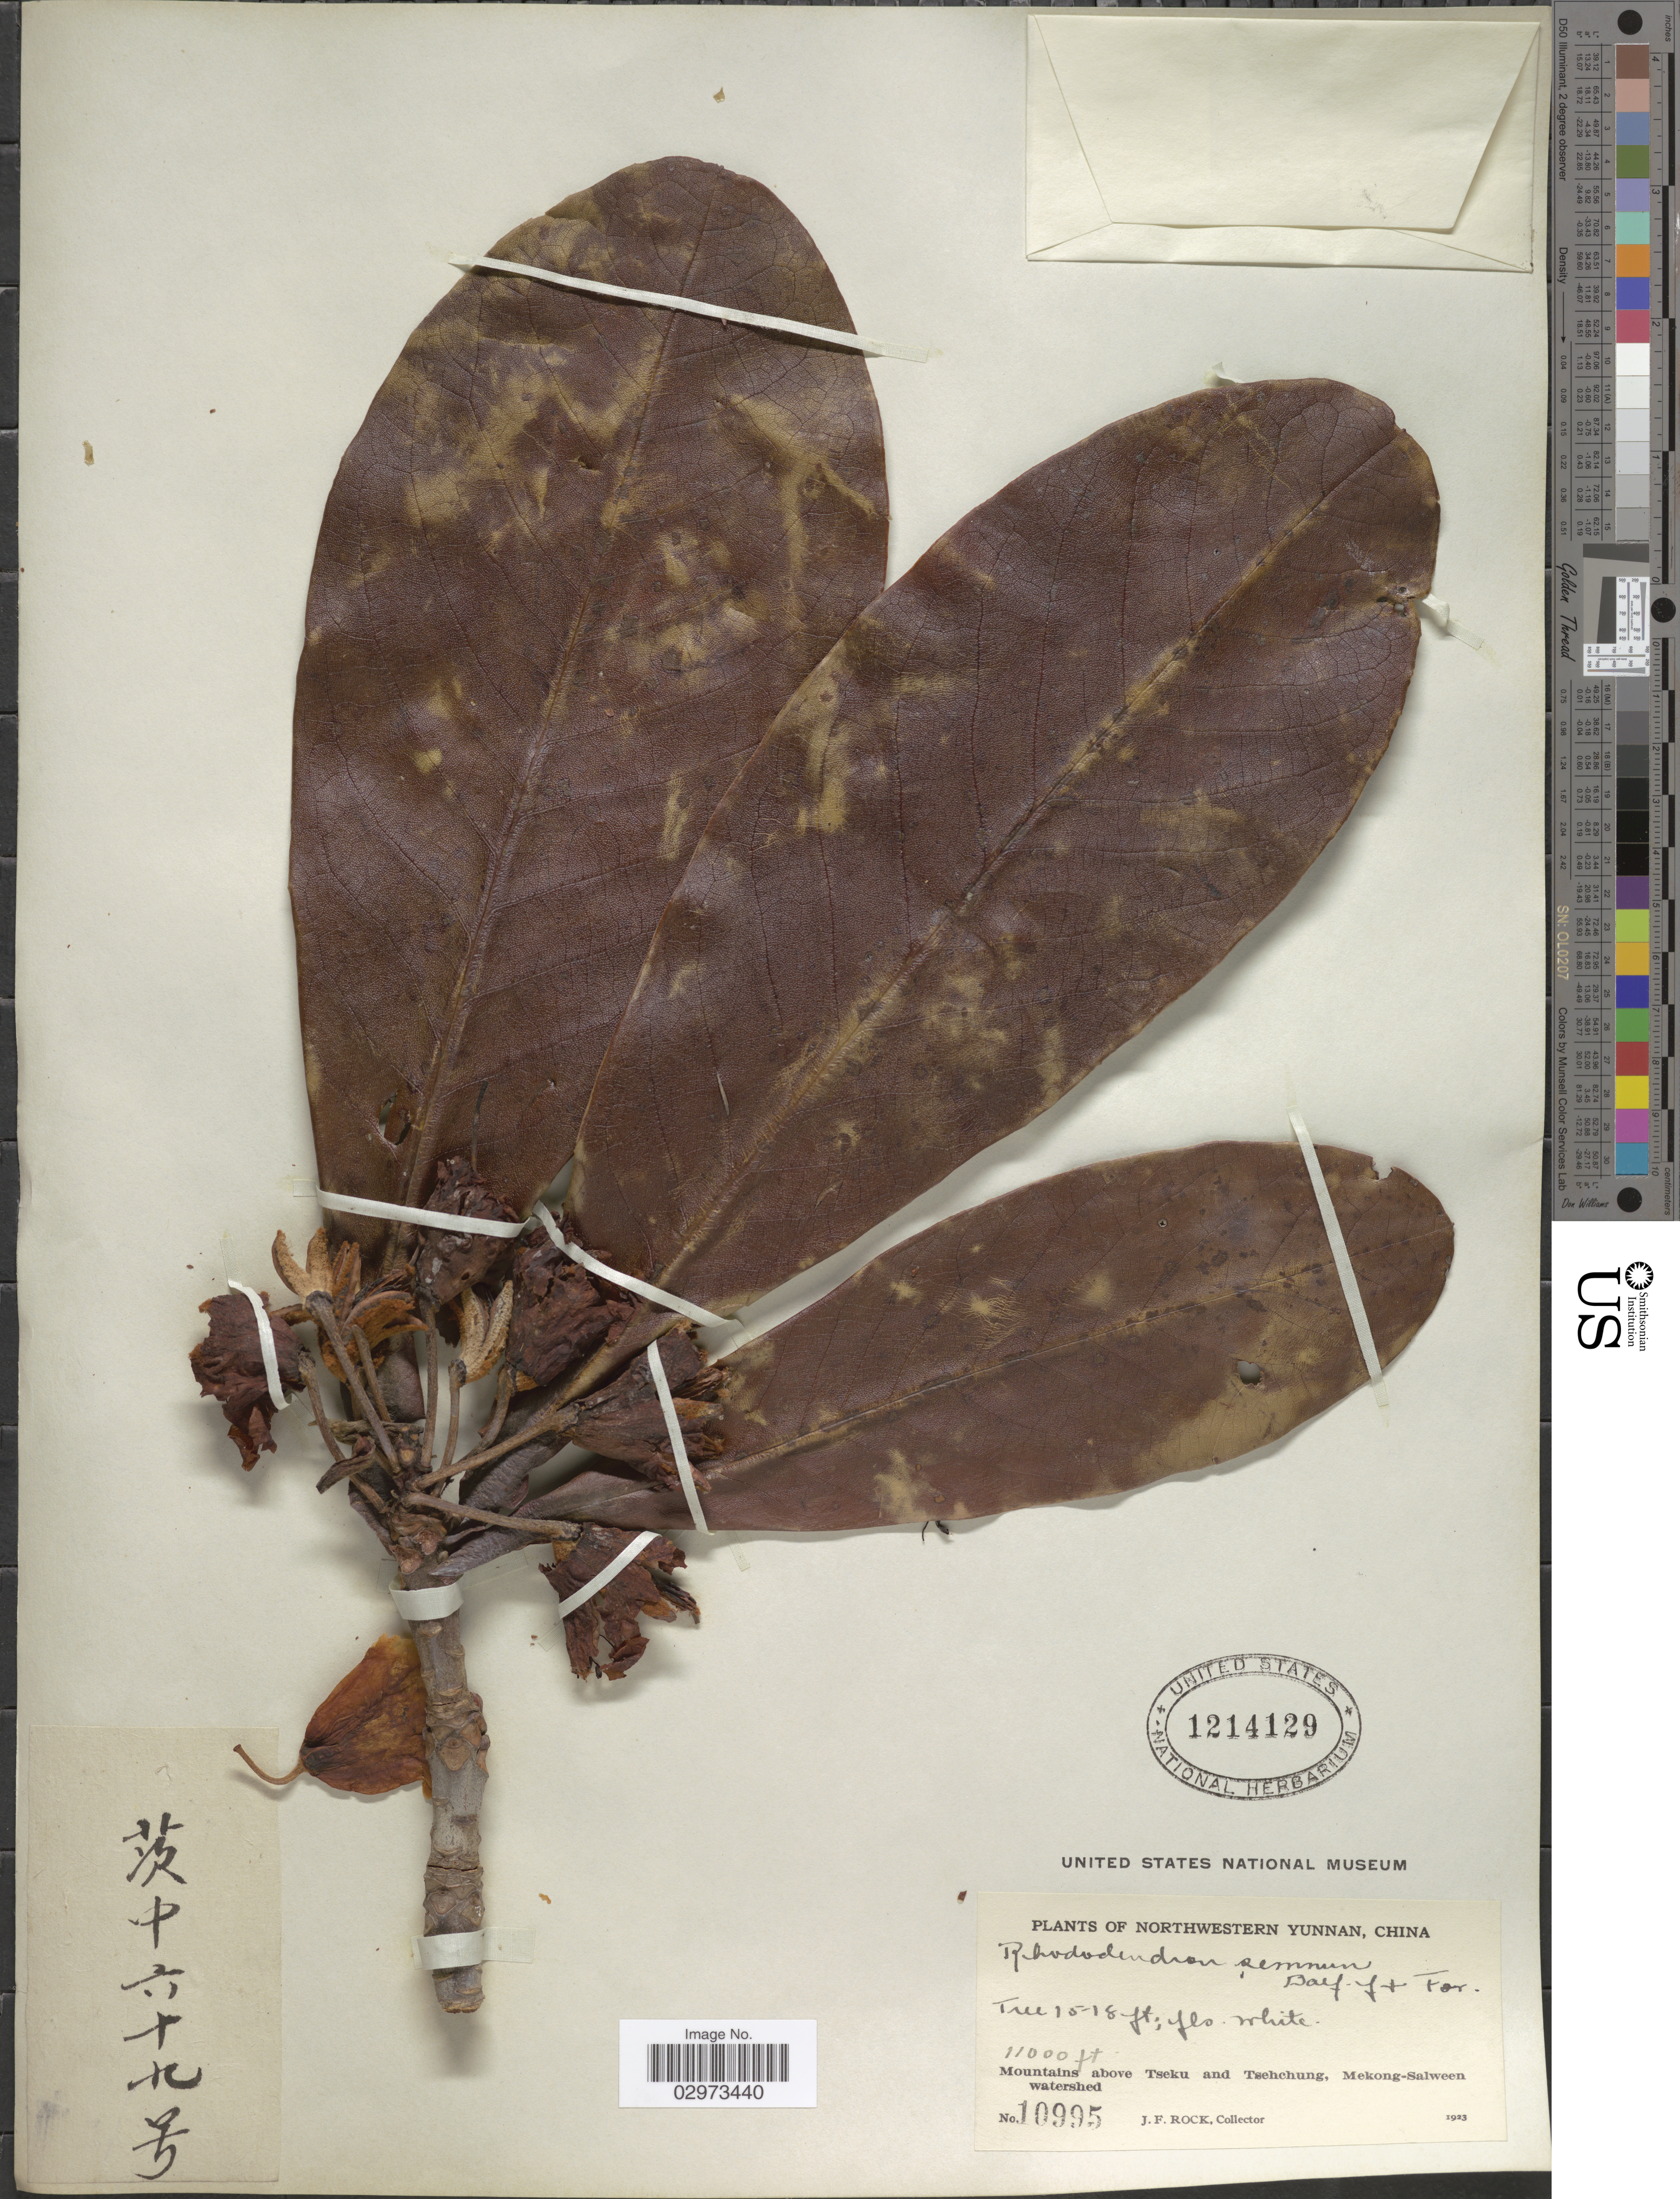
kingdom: Plantae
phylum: Tracheophyta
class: Magnoliopsida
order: Ericales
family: Ericaceae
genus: Rhododendron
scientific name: Rhododendron semnum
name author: Balf. f. & W.W. Sm.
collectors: J. Rock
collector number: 10995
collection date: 1923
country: China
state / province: Yunnan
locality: Northwestern Yunnan. Mountains above Tseku and Tsehchung, Mekong-Salween watershed.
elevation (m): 3353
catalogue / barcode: US 1214129